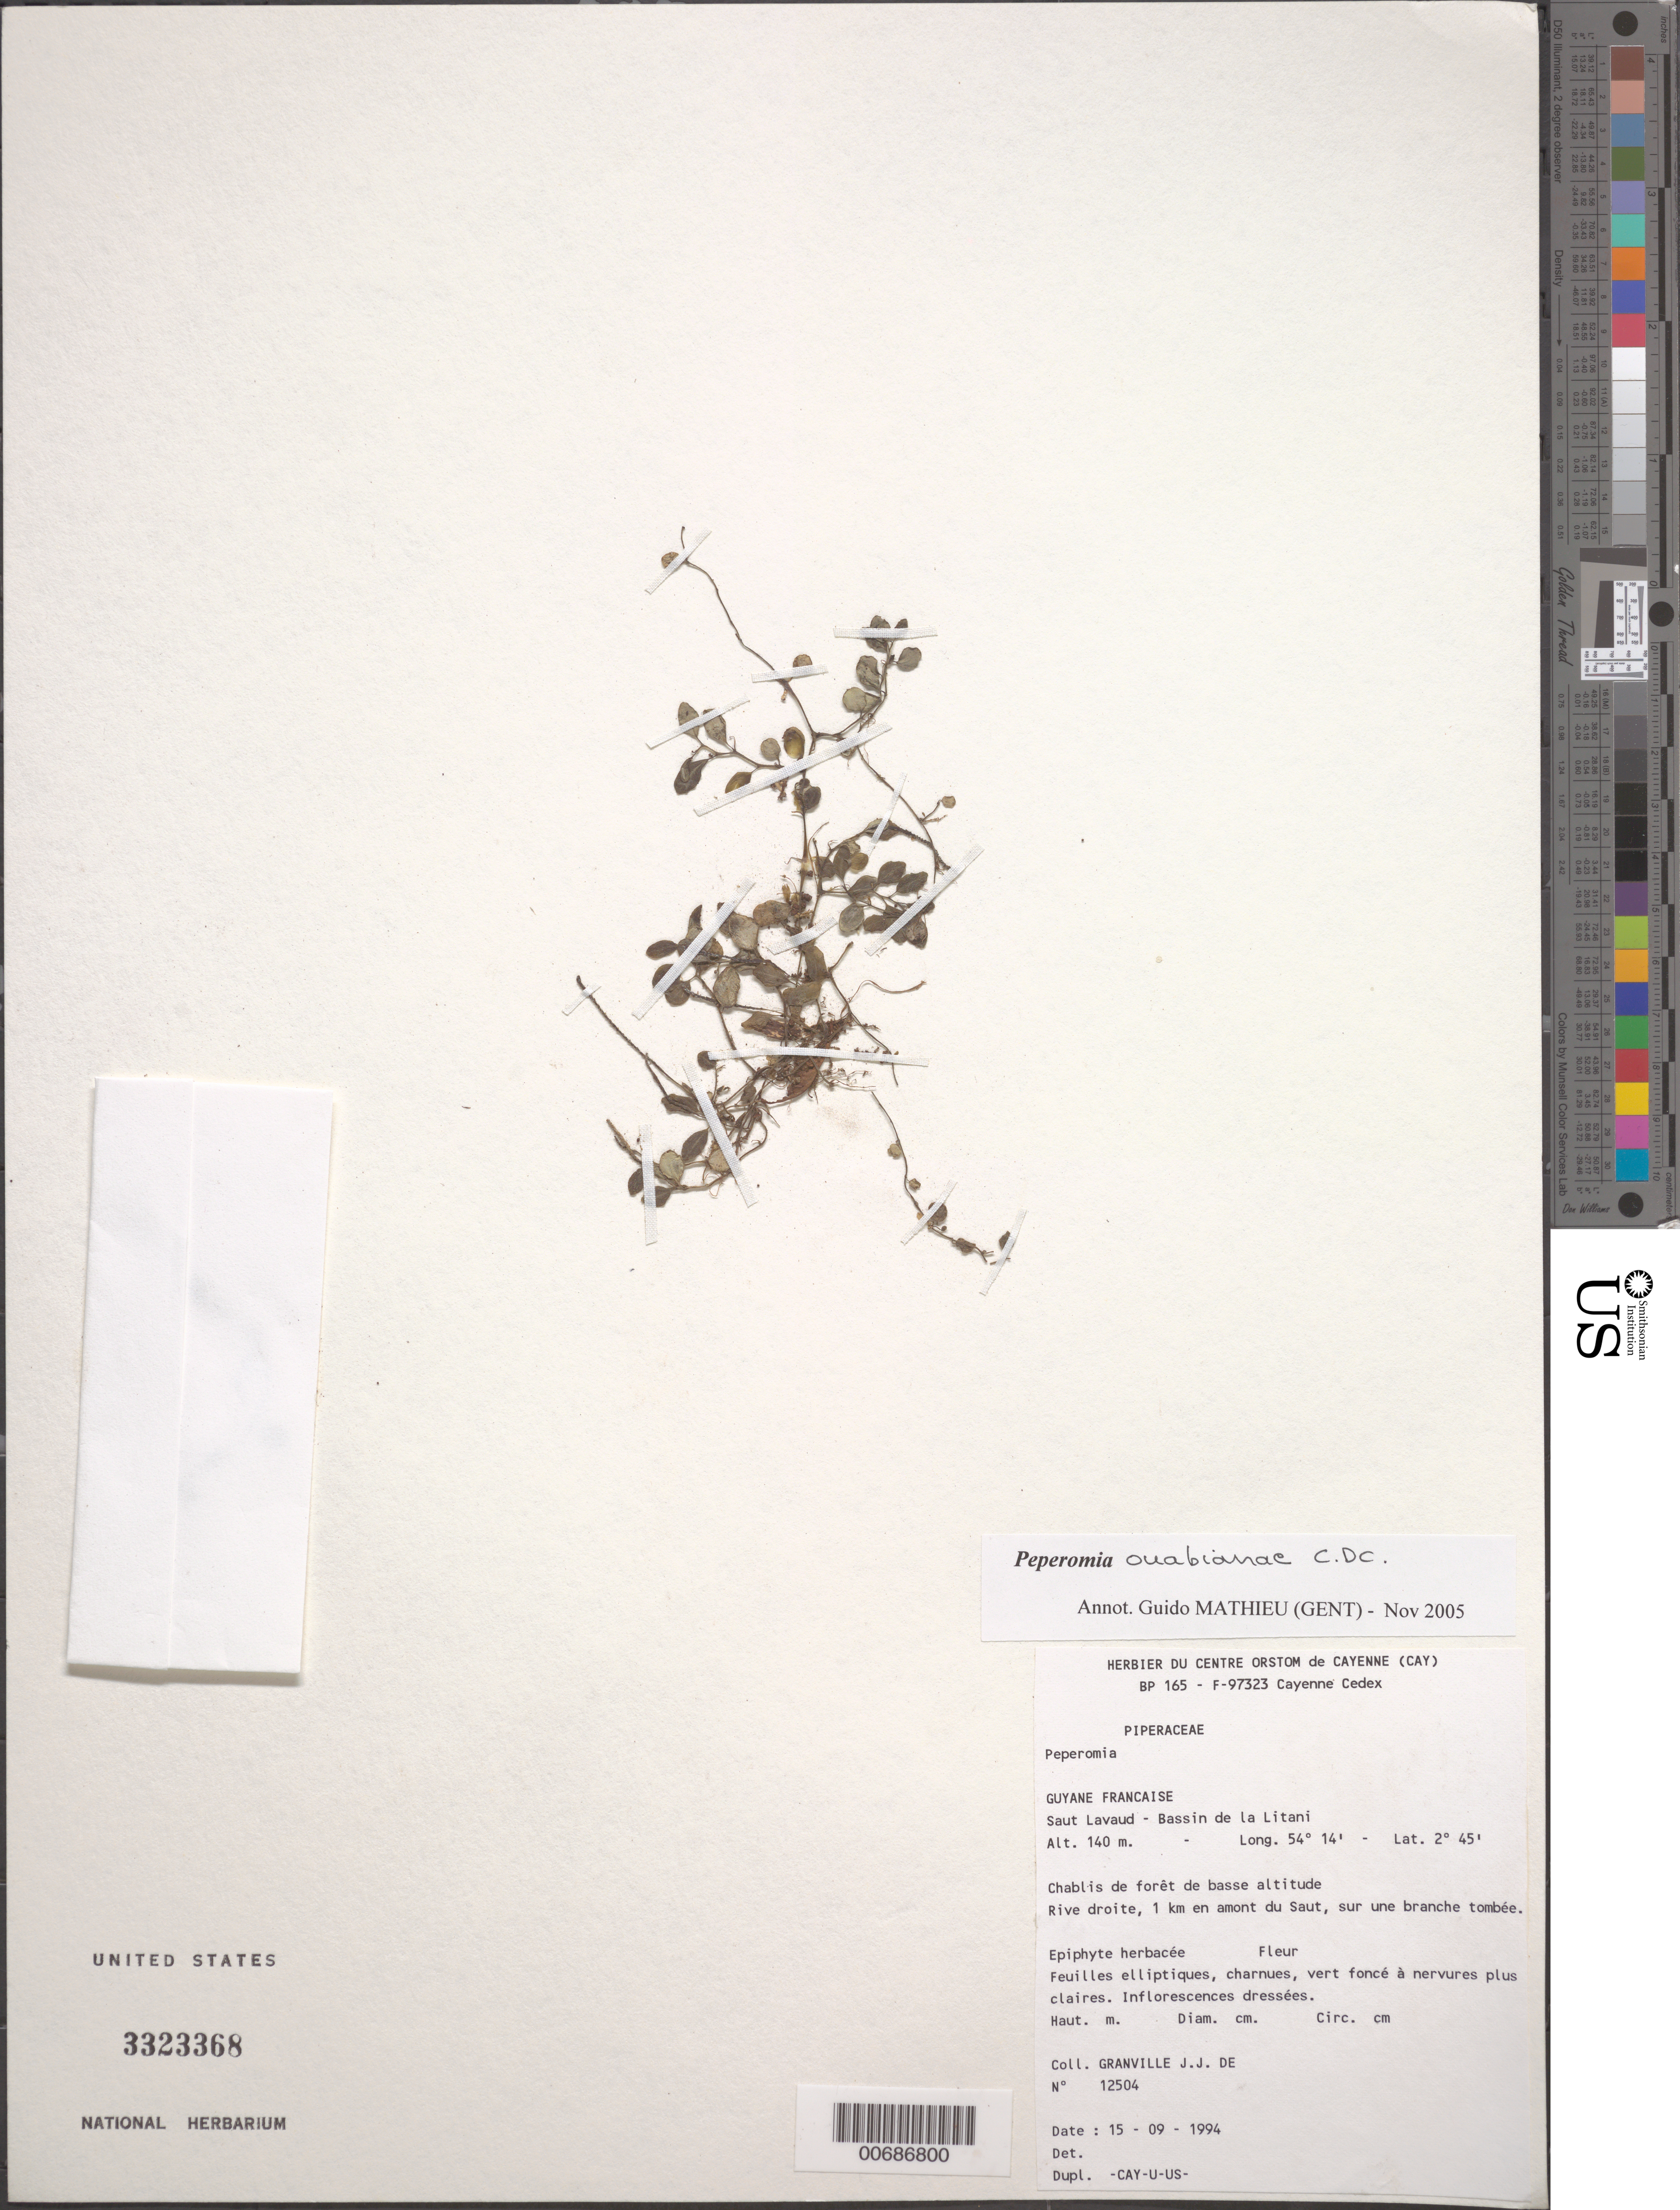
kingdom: Plantae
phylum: Tracheophyta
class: Magnoliopsida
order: Piperales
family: Piperaceae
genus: Peperomia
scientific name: Peperomia ouabianae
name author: C. DC.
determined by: Mathieu, Guido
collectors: J.-J. de Granville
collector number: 12504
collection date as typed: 15-Sep-94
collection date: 1994-09-15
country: French Guiana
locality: Saut Lavaud, Bassin de la Litani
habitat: Chablis de forêt de basse altitude. Rive droit, 1 km en amont du Saut, sur une branche tombee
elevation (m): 140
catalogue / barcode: US 3323368